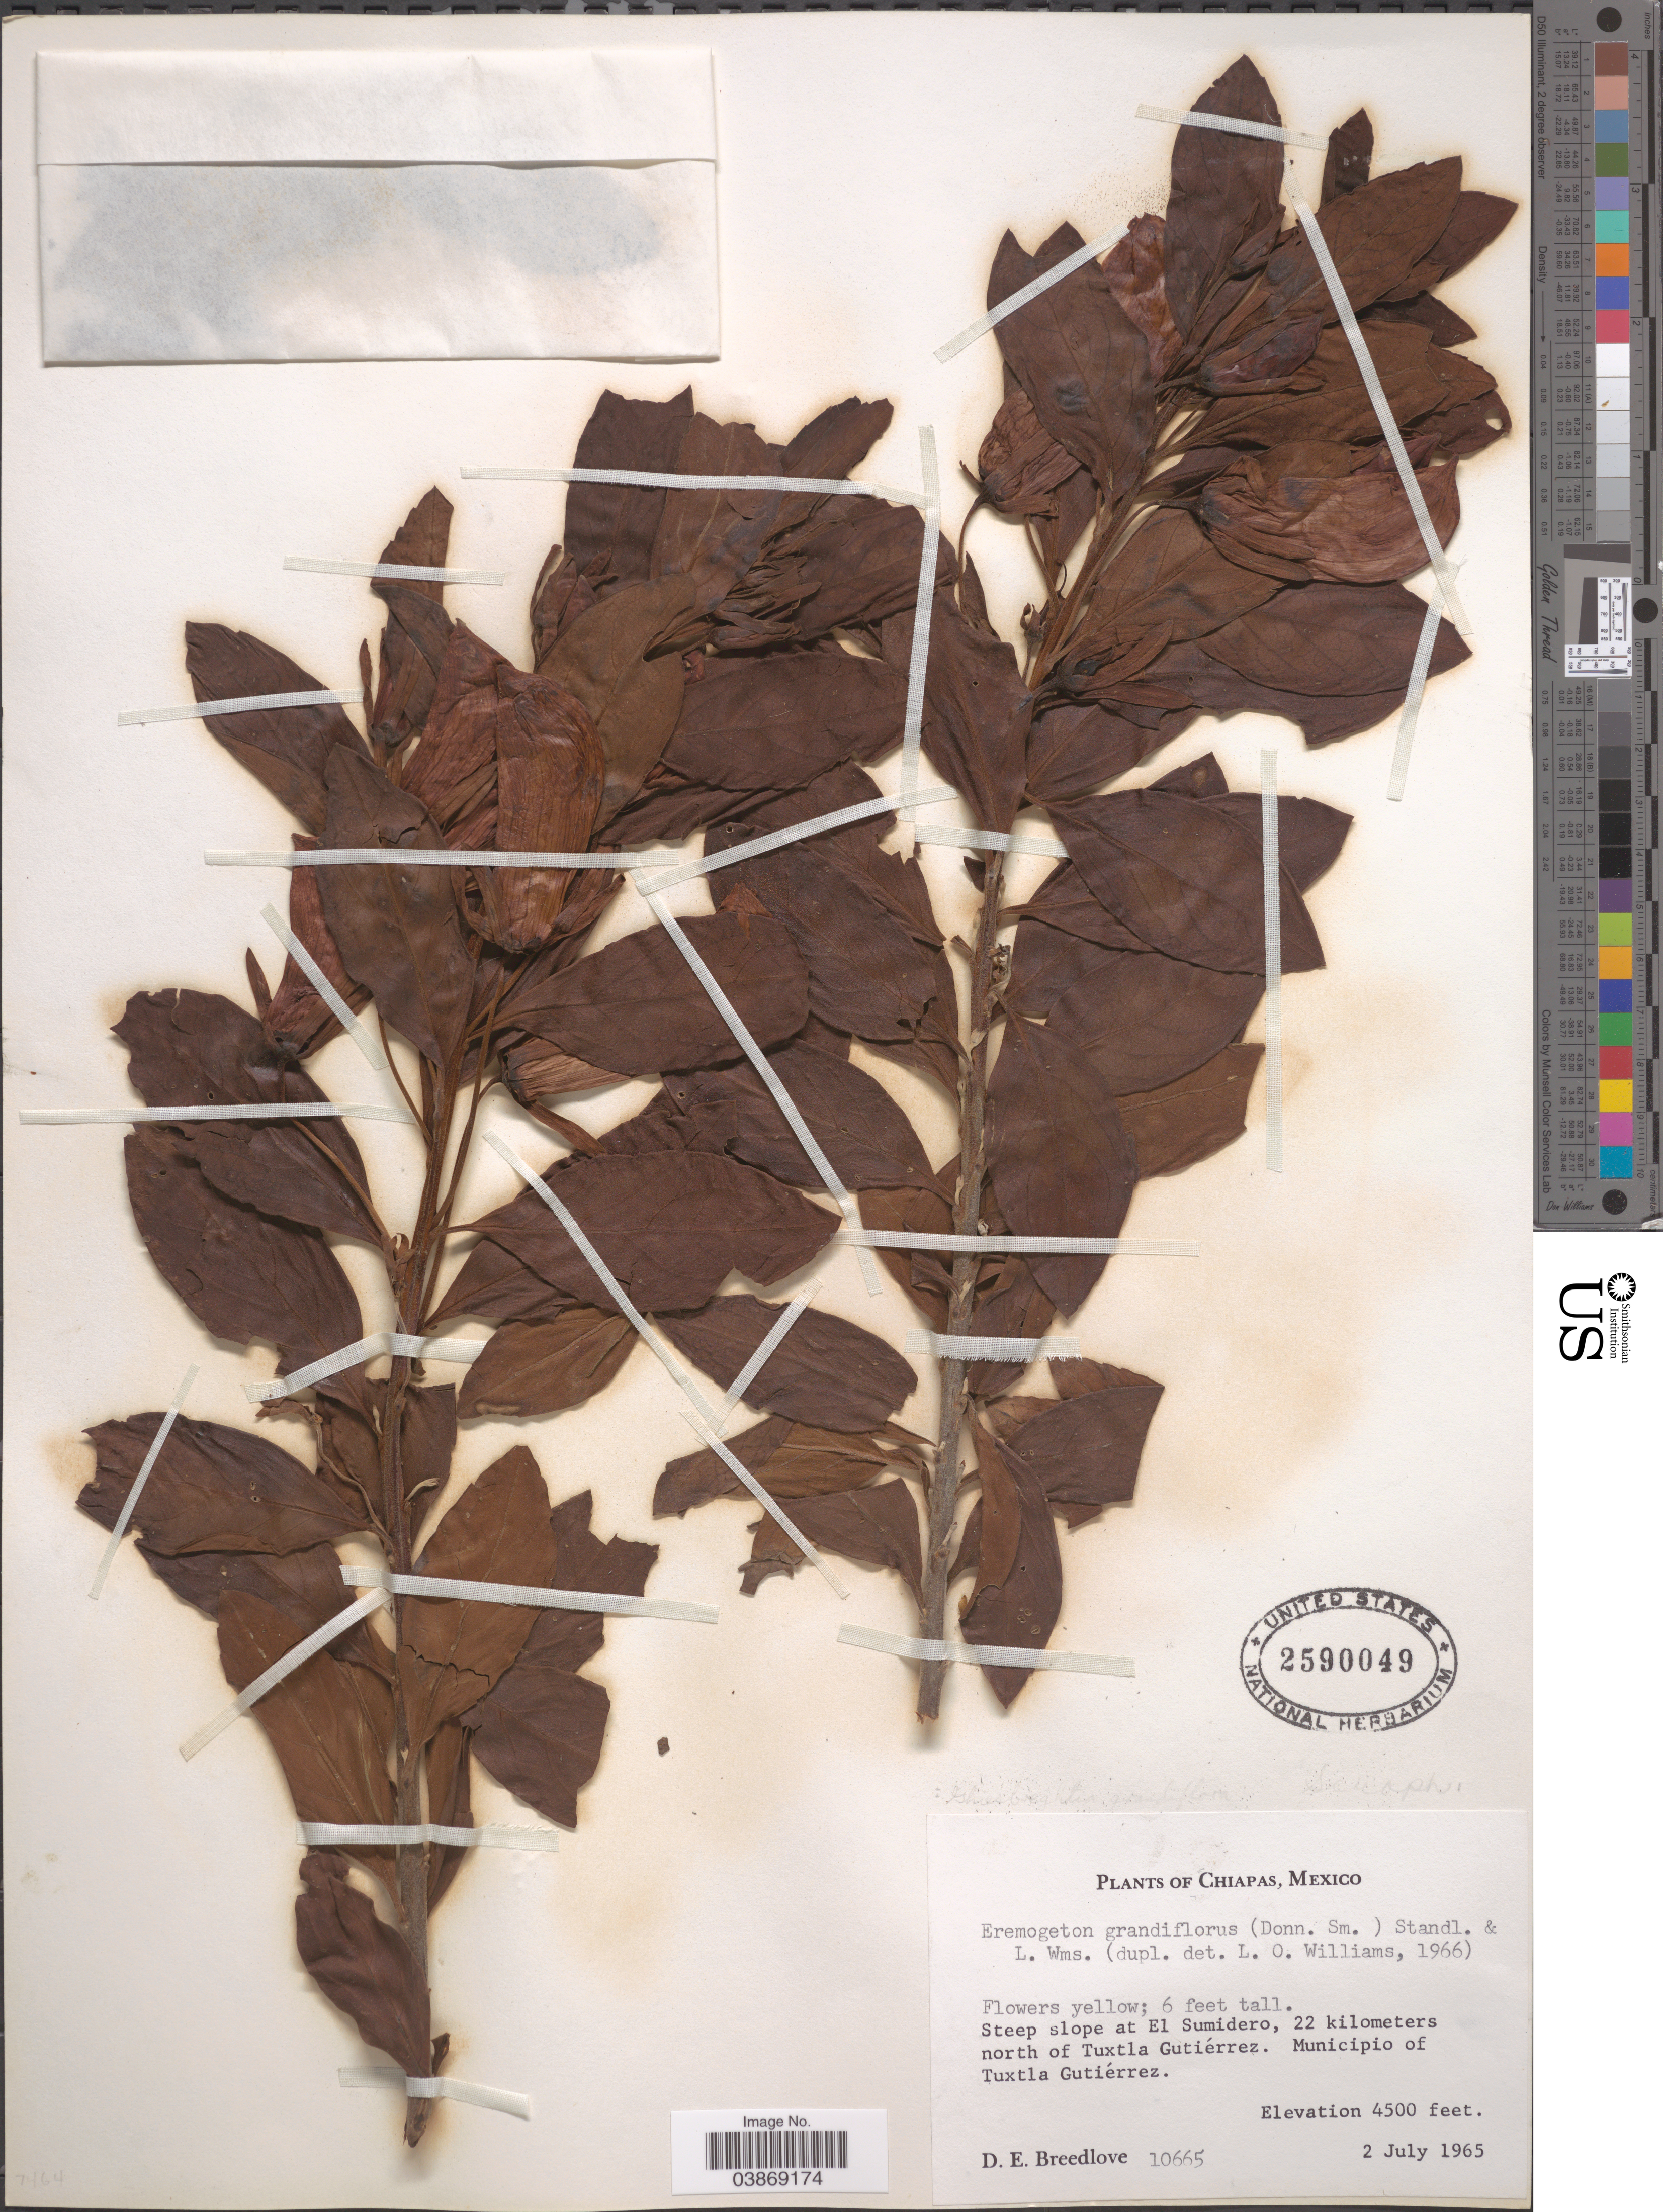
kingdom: Plantae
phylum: Tracheophyta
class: Magnoliopsida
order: Lamiales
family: Scrophulariaceae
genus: Ghiesbreghtia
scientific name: Ghiesbreghtia grandiflora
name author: A. Gray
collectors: D. E. Breedlove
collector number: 10665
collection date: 1965-07-02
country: Mexico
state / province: Chiapas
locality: Steep slope at El Sumidero, 22 kilometersm north of Tuxtla Gutiérrez. Municipio of Tuxtla Gutiérrez.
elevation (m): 1372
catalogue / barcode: US 2590049